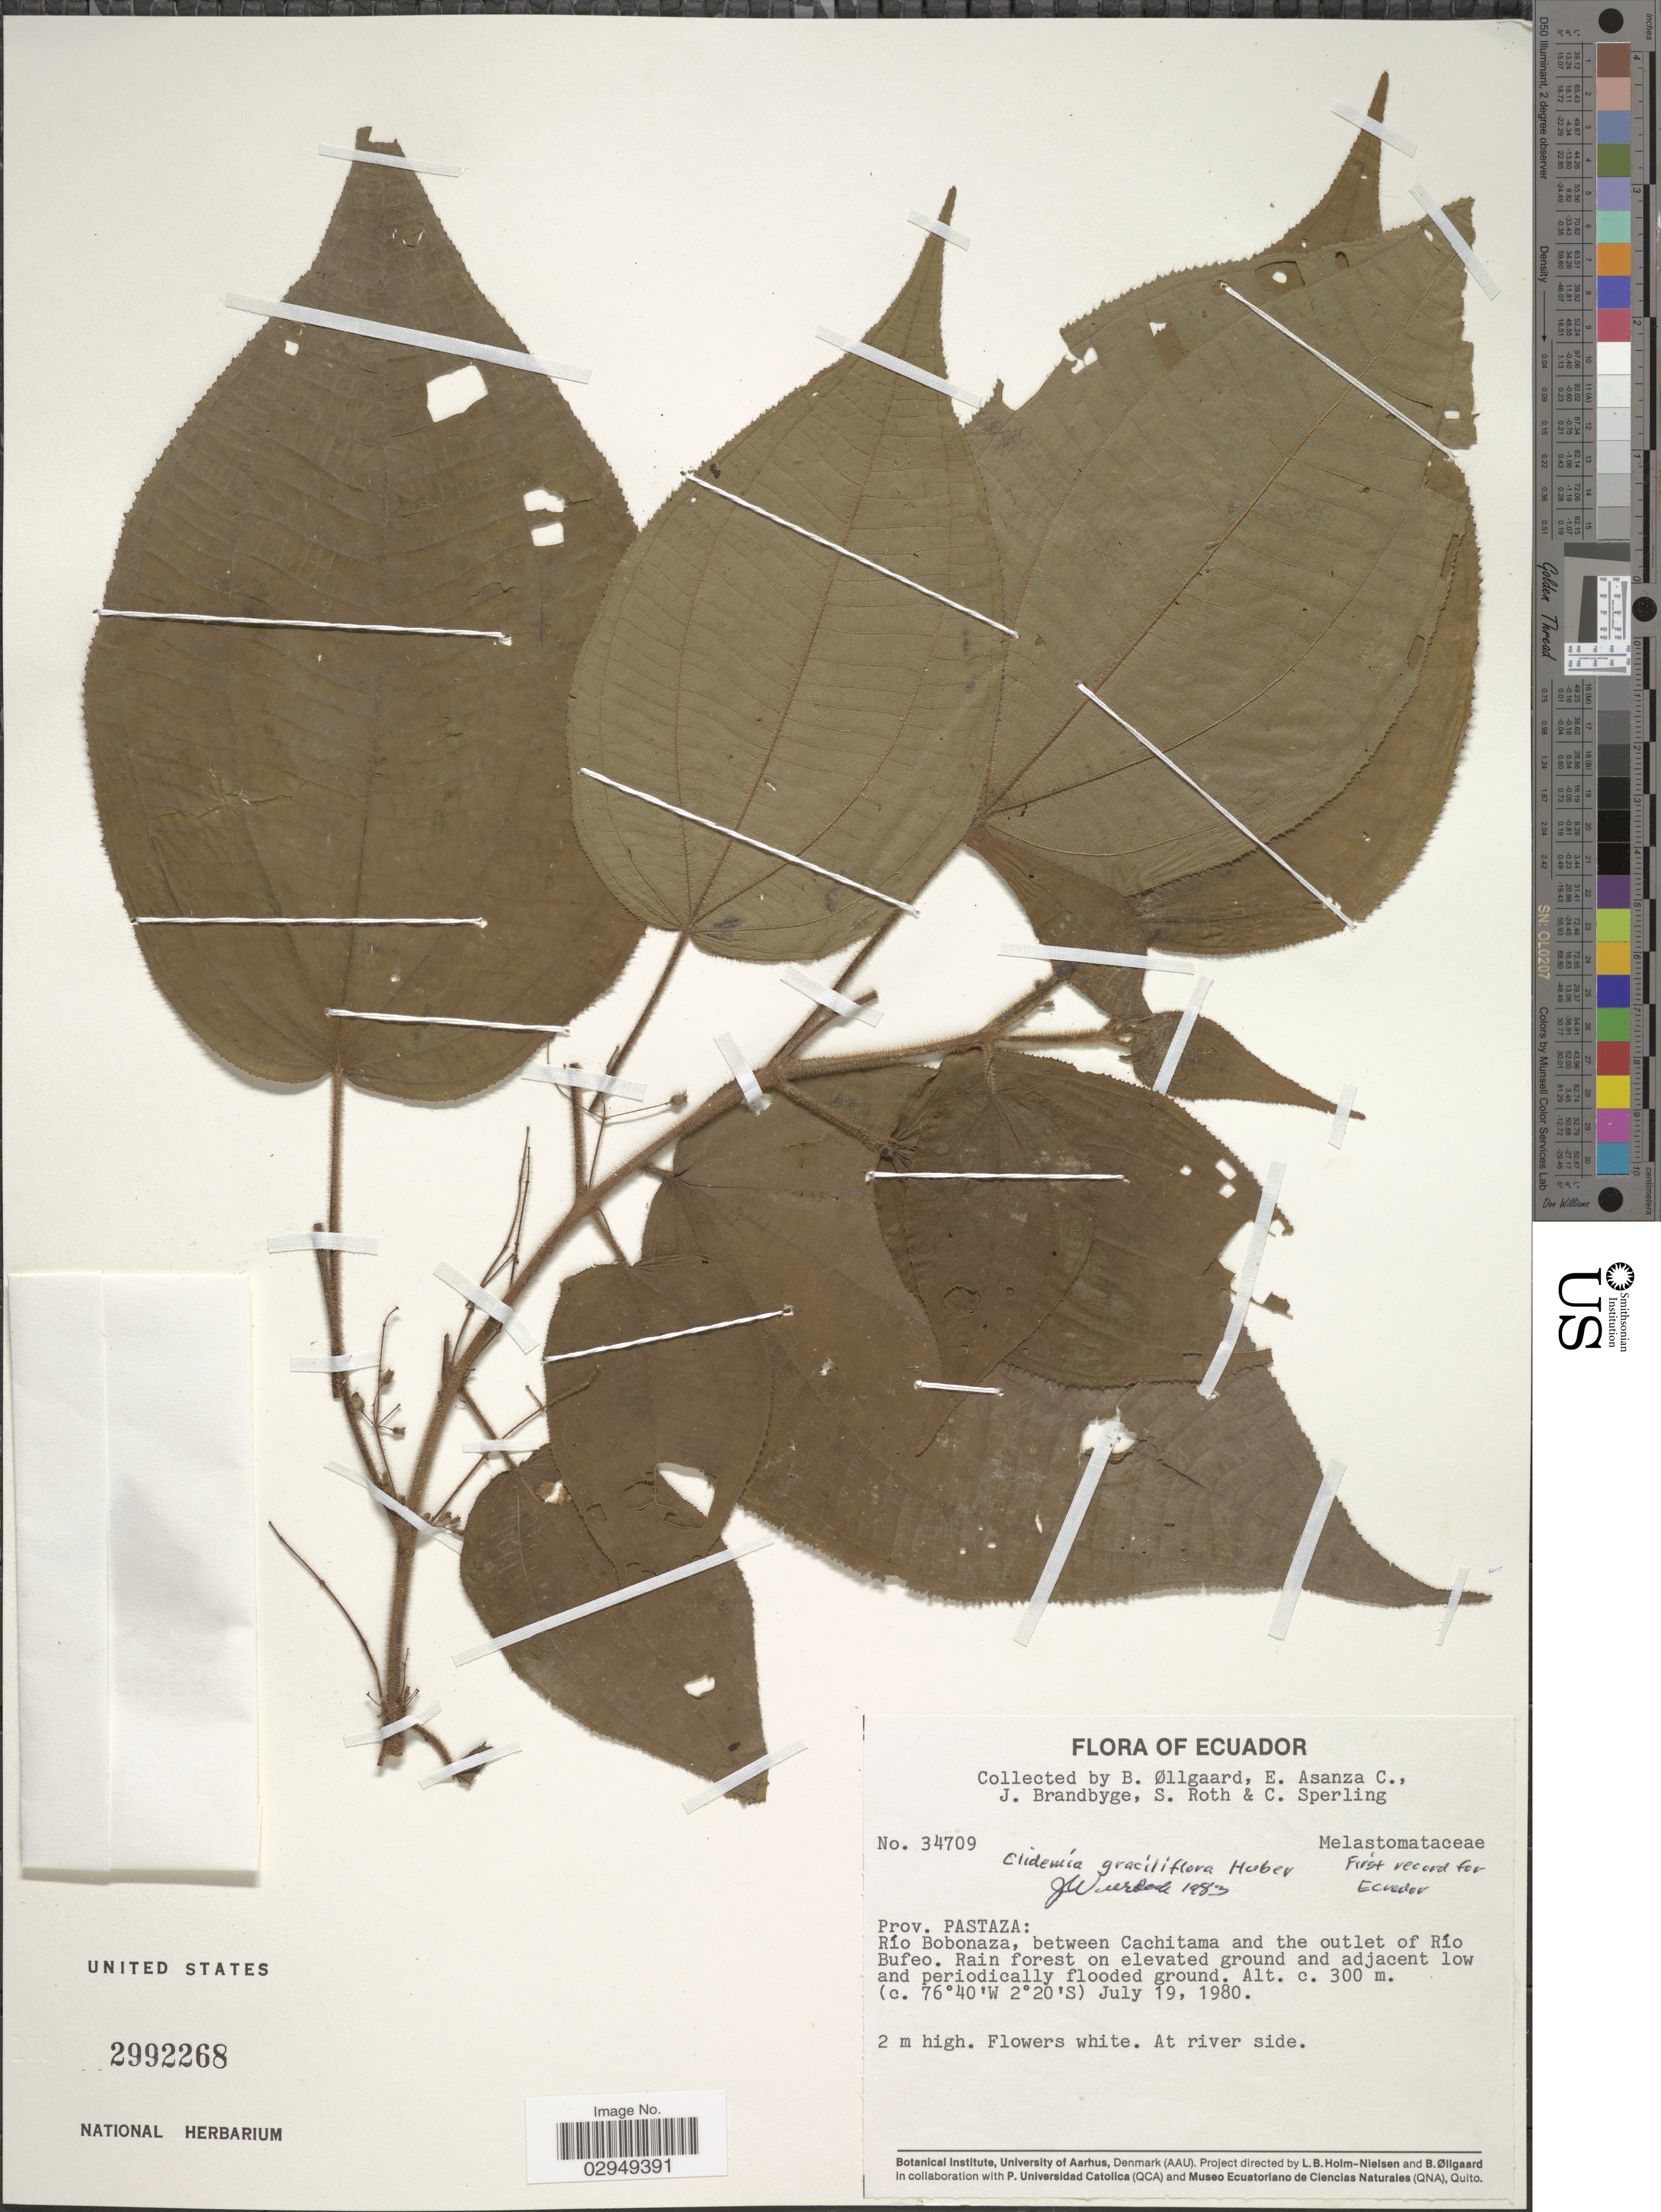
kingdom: Plantae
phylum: Tracheophyta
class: Magnoliopsida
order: Myrtales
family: Melastomataceae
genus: Clidemia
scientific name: Clidemia graciliflora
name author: Huber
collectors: B. Øllgaard, E. Asanza C., J. Brandbyge, S. Roth & C. Sperling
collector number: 34709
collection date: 1980-07-19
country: Ecuador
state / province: Pastaza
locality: Prov. Pastaza: Río Bobonaza, between Cachitama and the outlet of Río Bufeo.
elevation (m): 300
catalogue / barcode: US 2992268